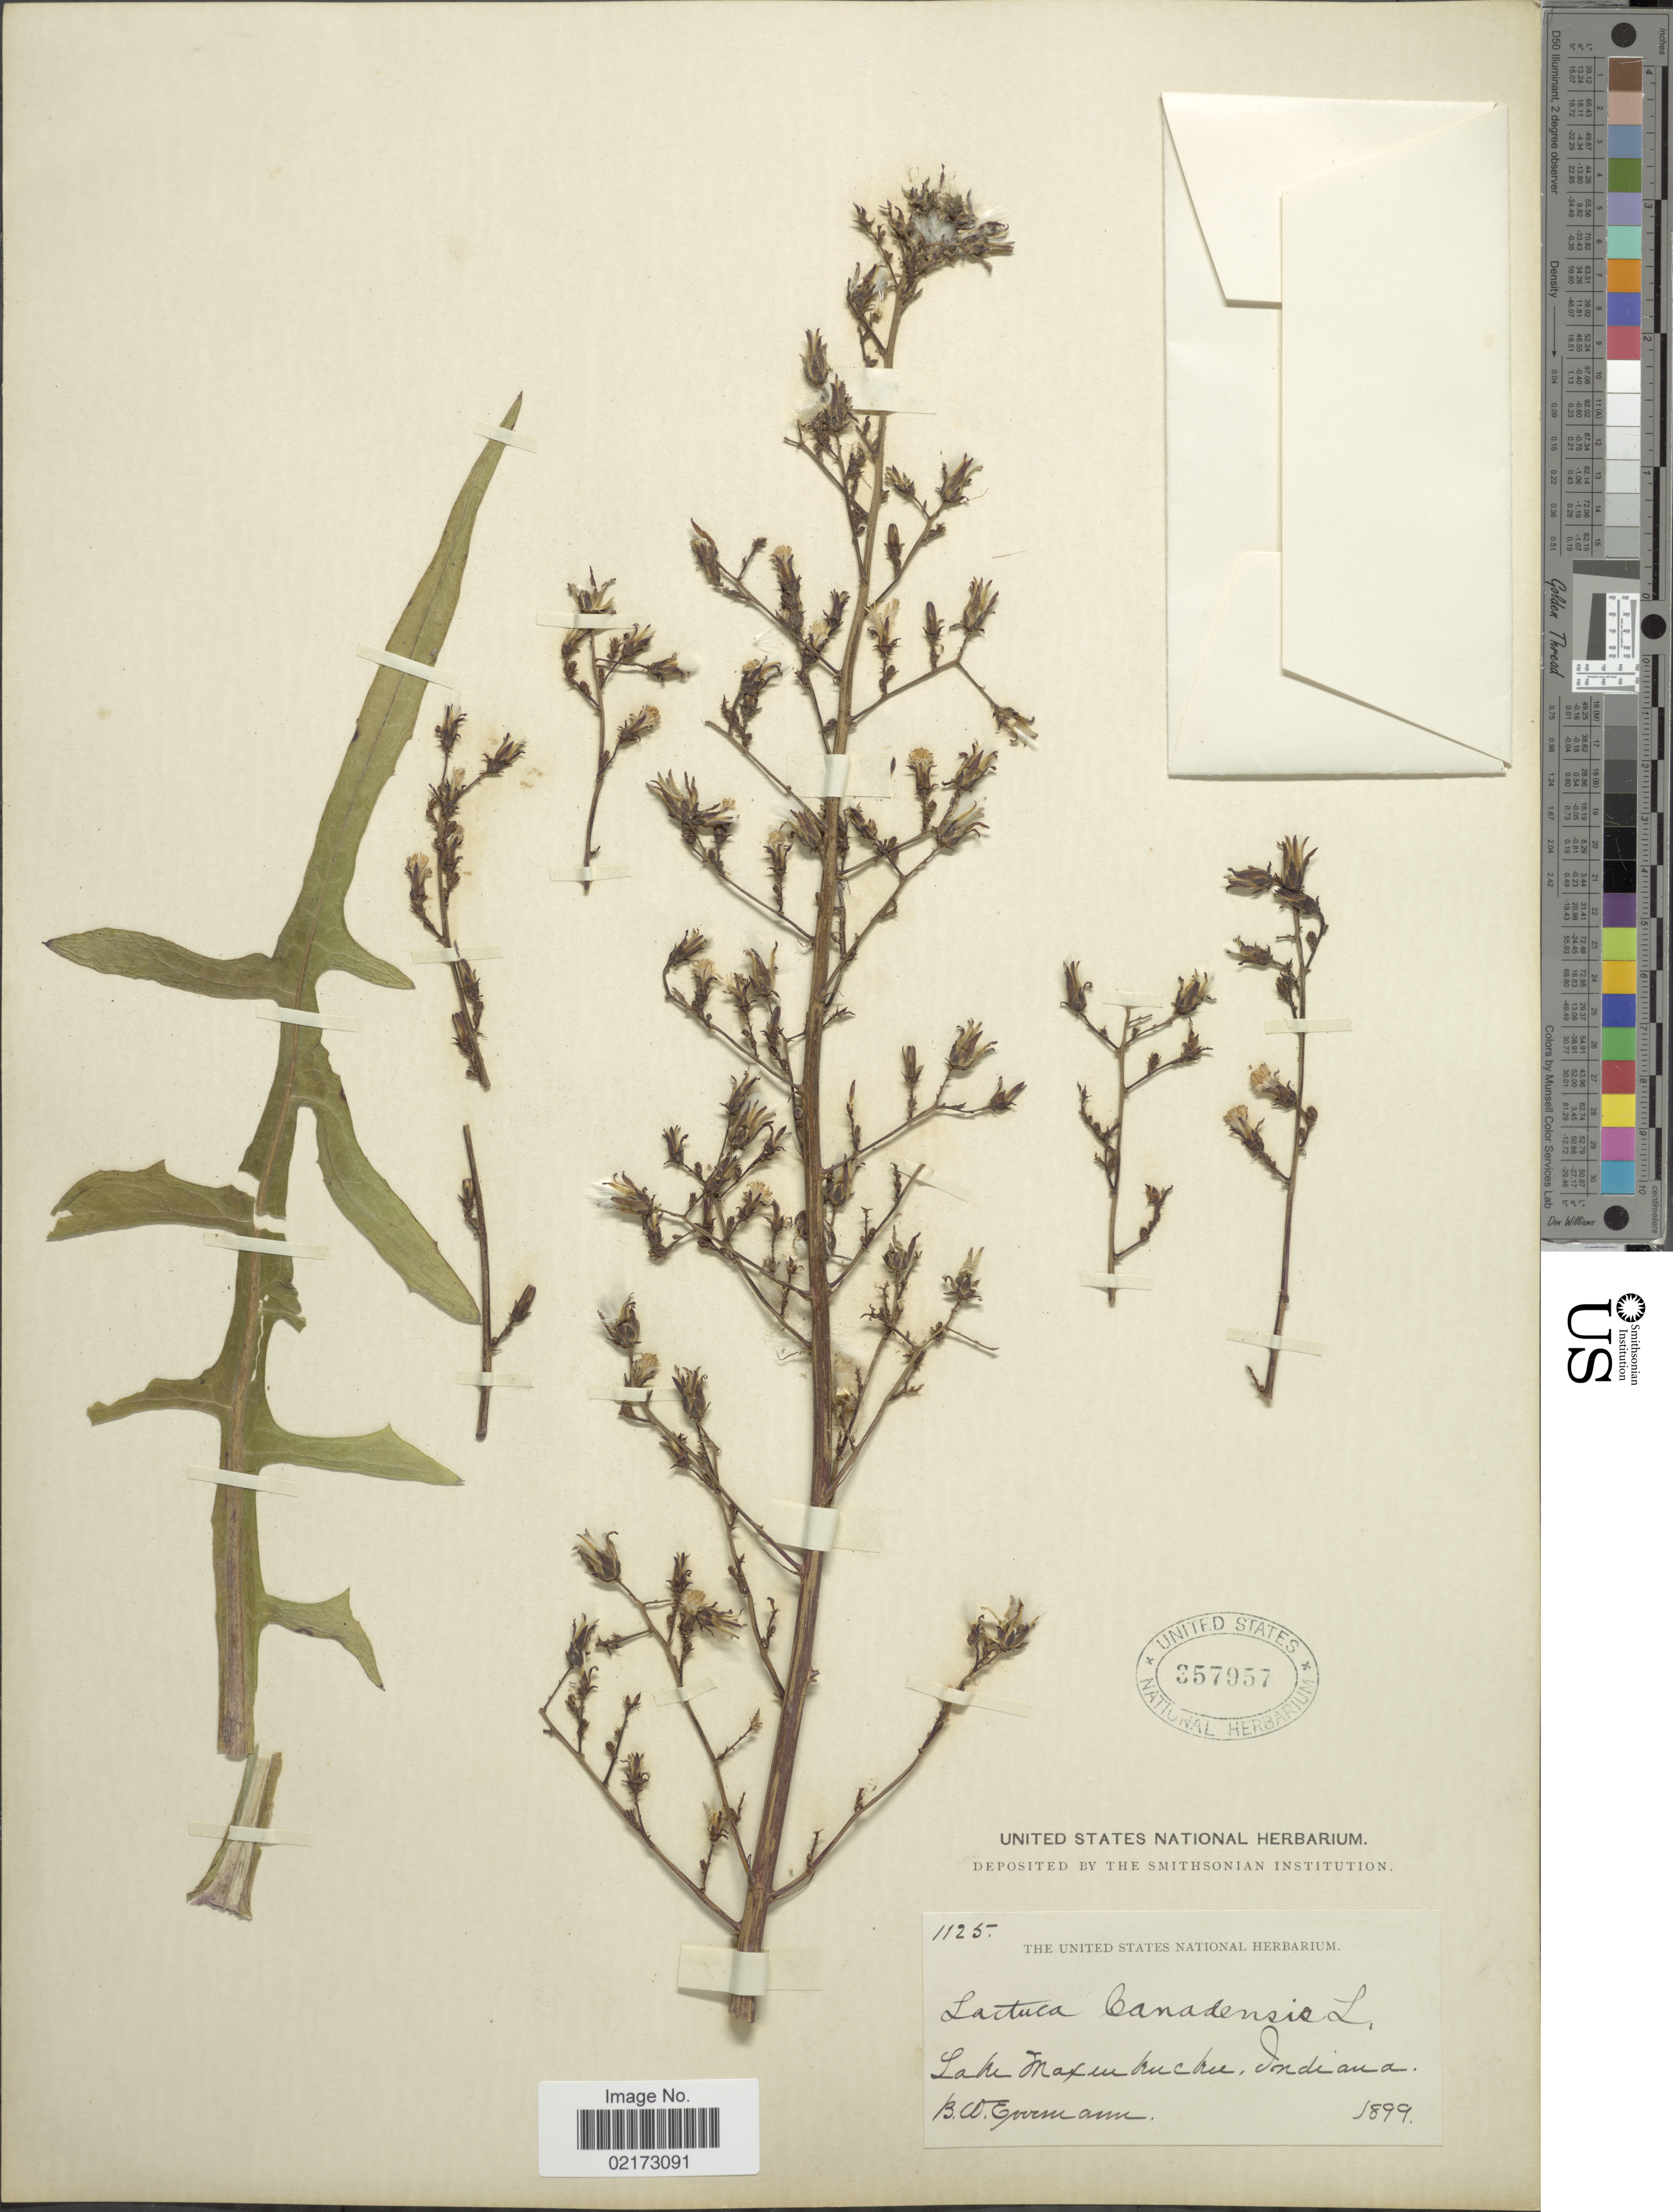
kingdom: Plantae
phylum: Tracheophyta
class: Magnoliopsida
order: Asterales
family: Asteraceae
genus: Lactuca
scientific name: Lactuca canadensis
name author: L.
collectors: B. W. Evermann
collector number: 1125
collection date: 1899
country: United States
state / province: Indiana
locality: Lake Maxinkuckee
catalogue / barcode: US 357957